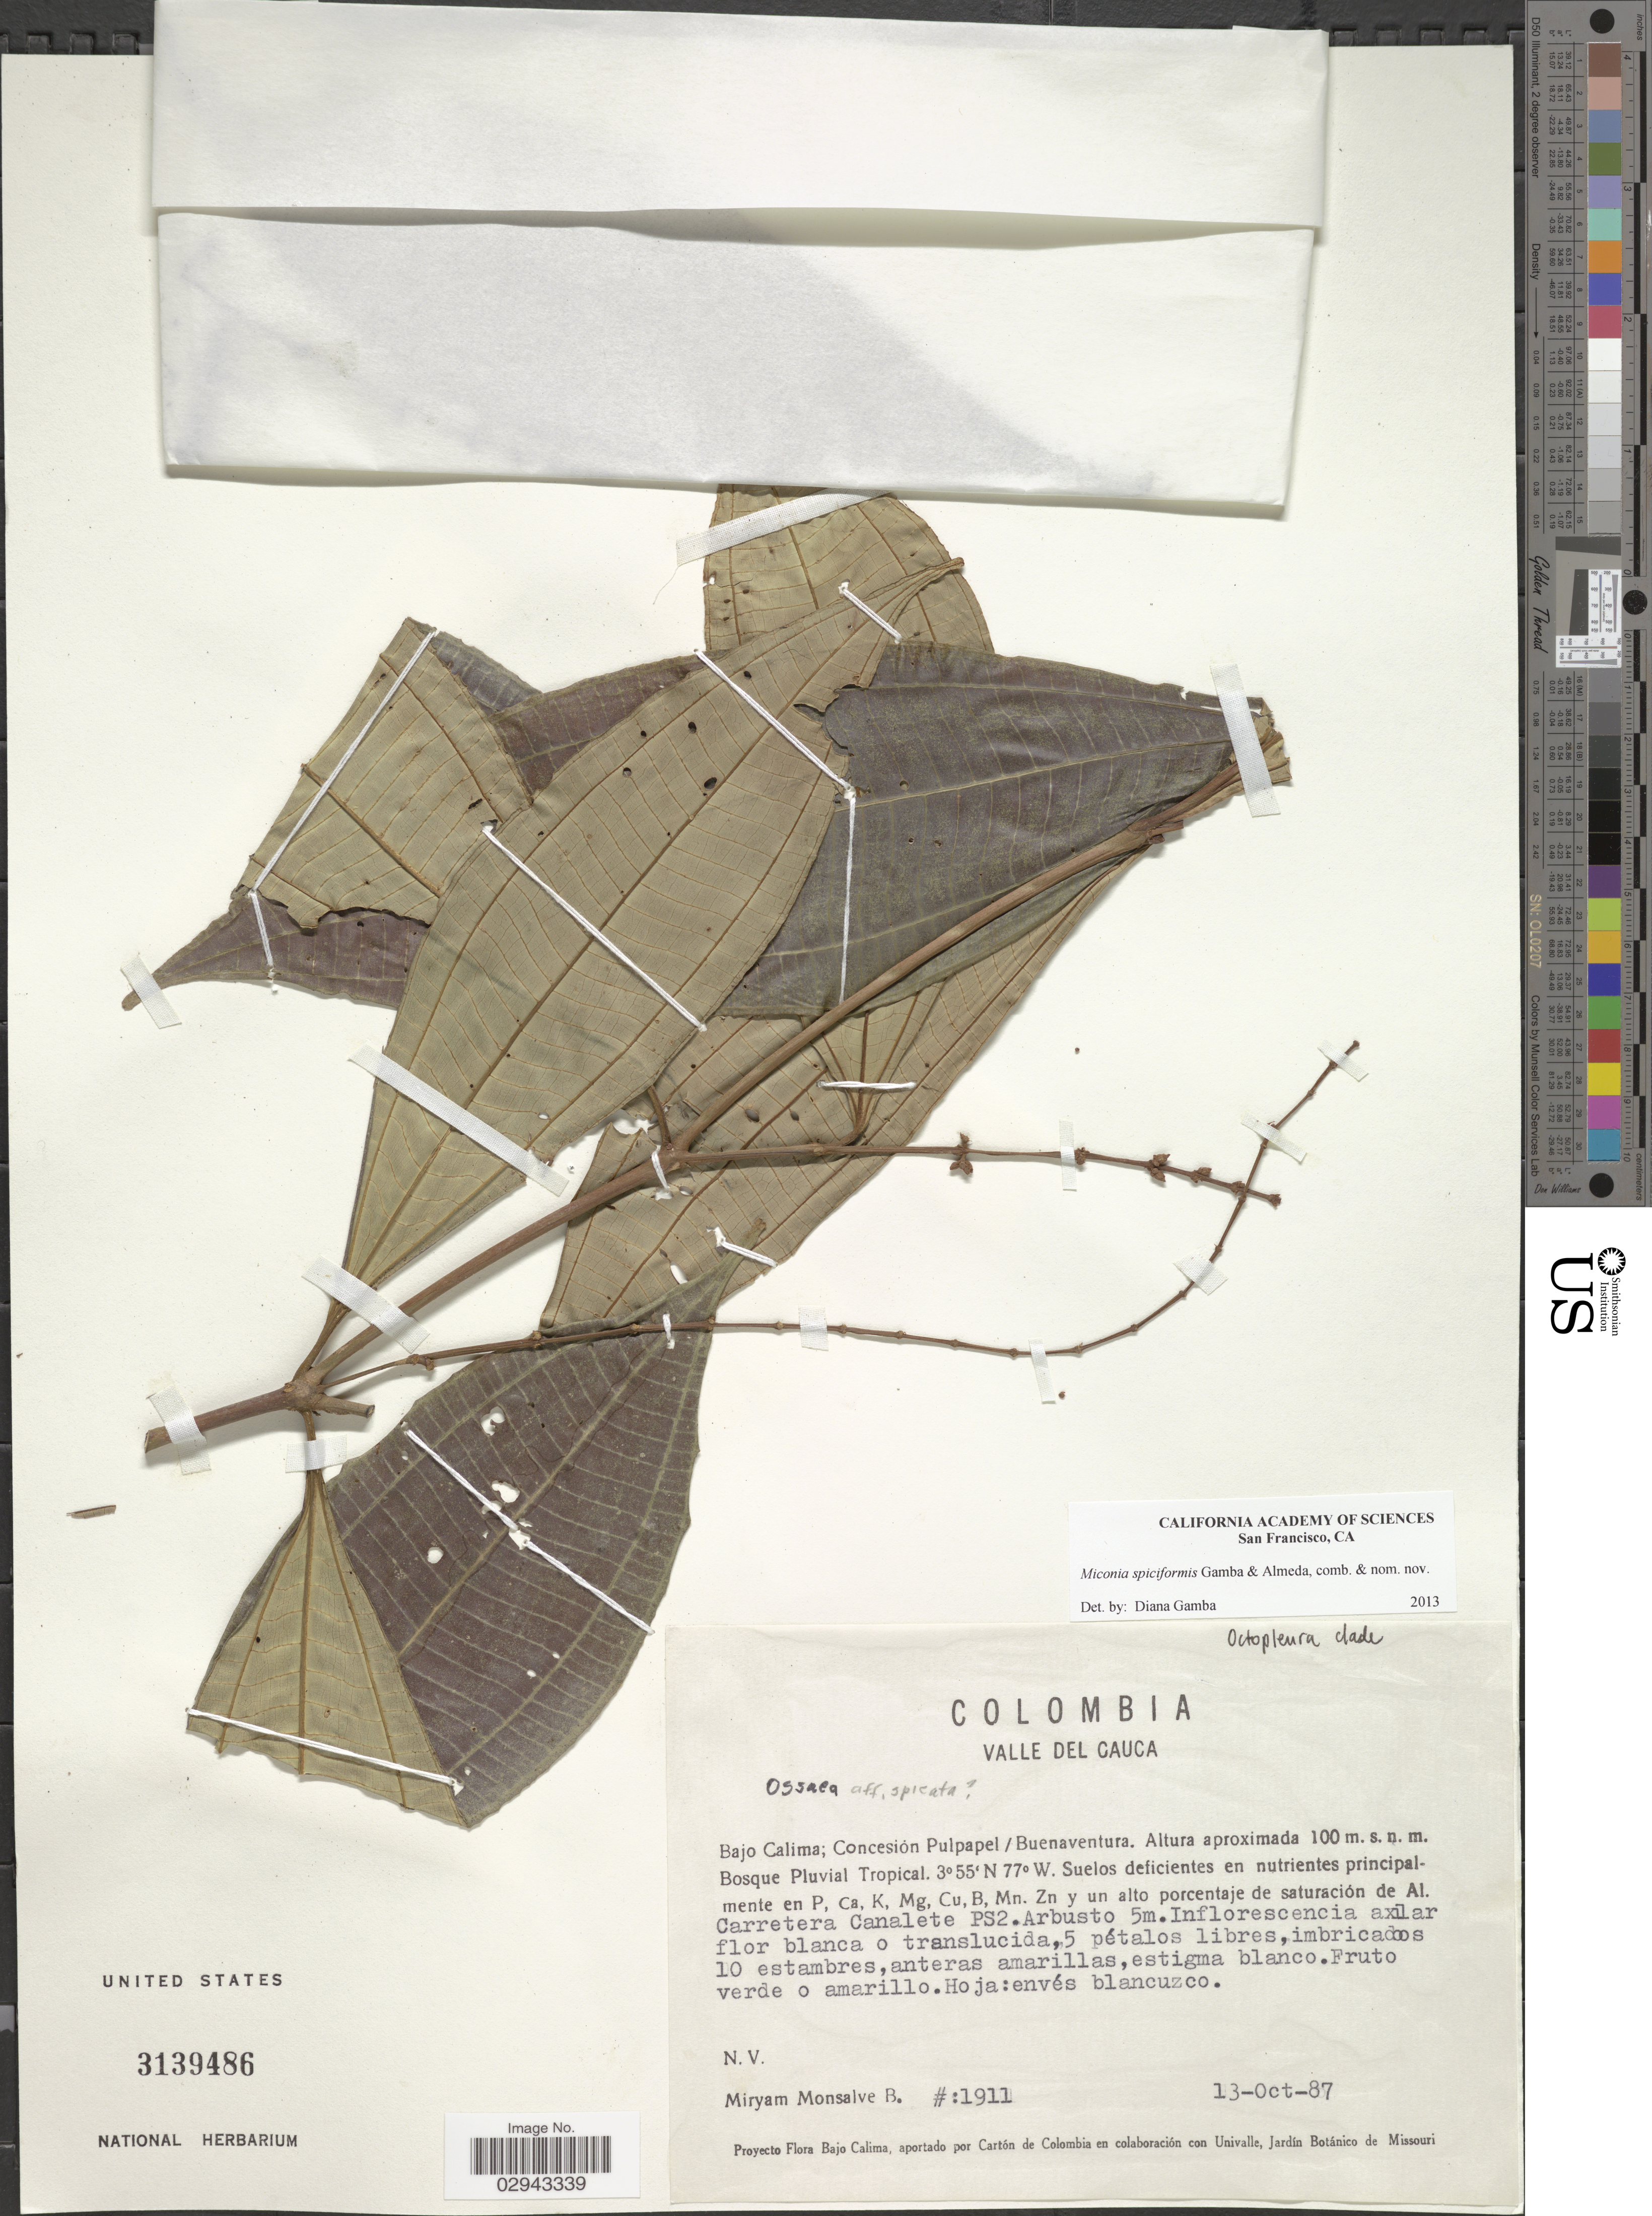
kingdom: Plantae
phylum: Tracheophyta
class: Magnoliopsida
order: Myrtales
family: Melastomataceae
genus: Miconia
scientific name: Miconia spiciformis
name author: Gamba & Almeda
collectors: M. Monsalve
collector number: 1911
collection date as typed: Transcribed d/m/y: 13/10/87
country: Colombia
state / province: Valle del Cauca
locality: Bajo Calima; Concesión Pulpapel / Buenaventura.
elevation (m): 100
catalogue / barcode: US 3139486